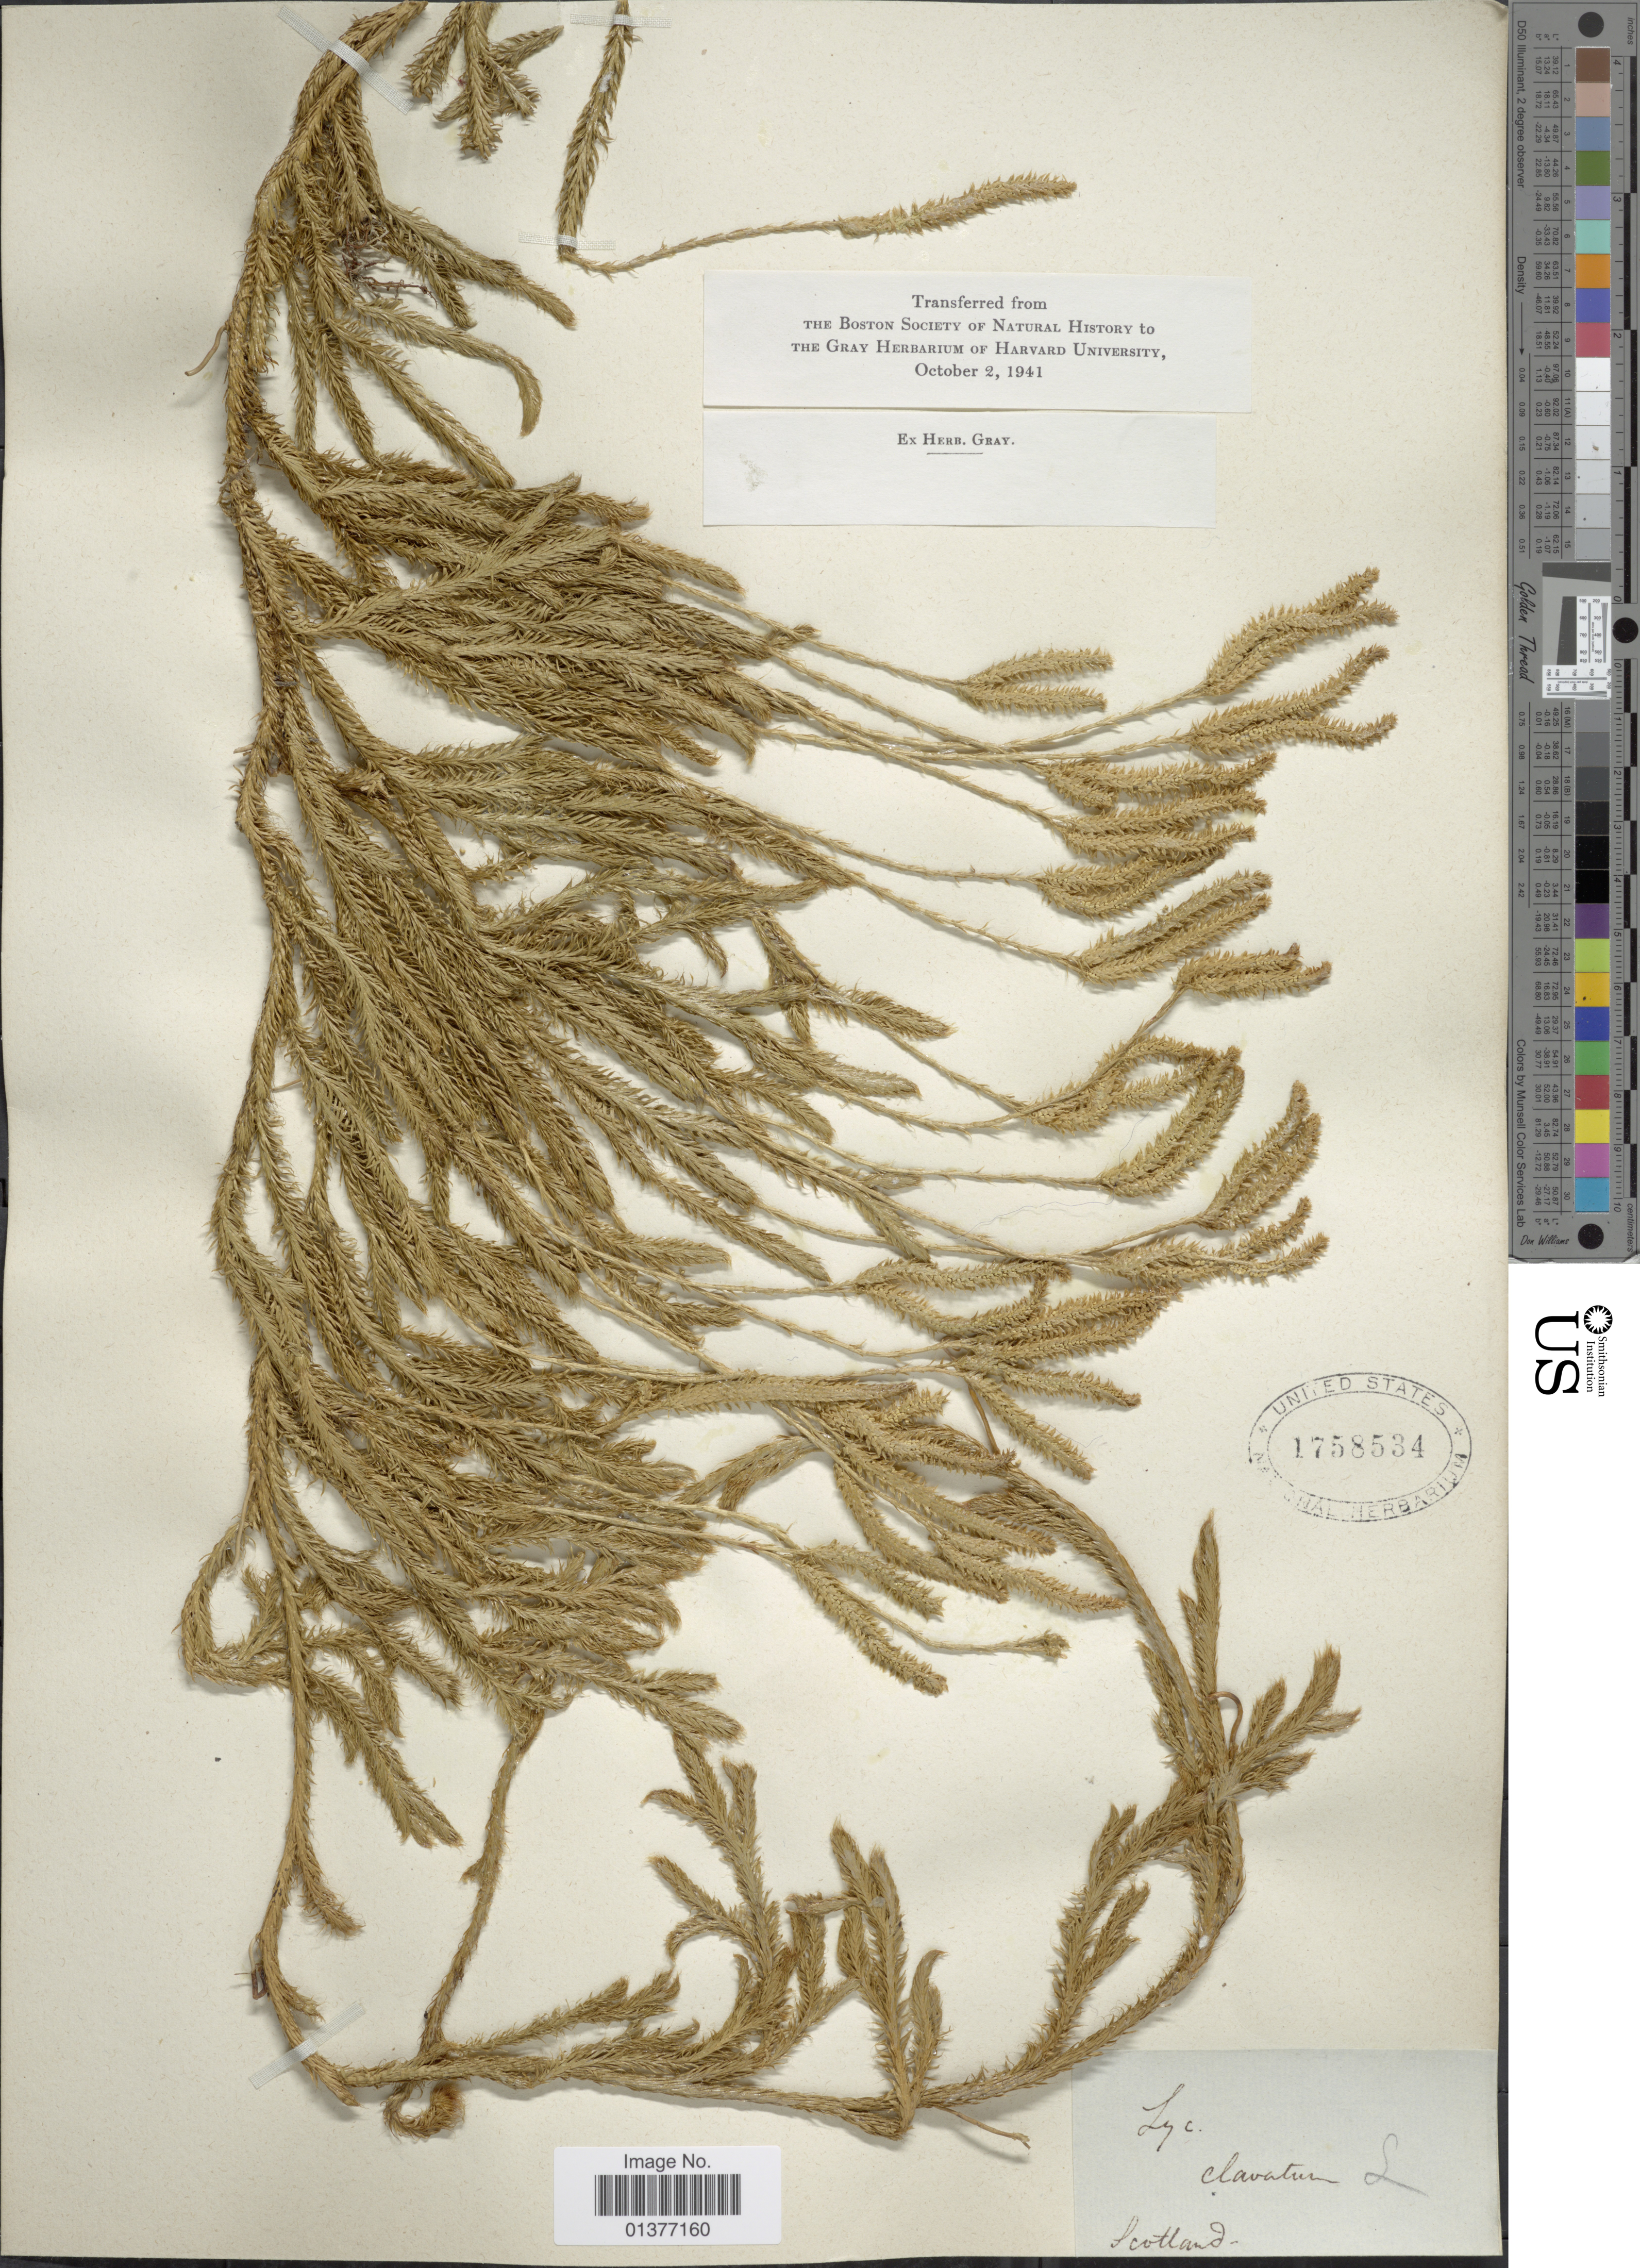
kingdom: Plantae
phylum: Tracheophyta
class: Lycopodiopsida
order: Lycopodiales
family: Lycopodiaceae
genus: Lycopodium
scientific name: Lycopodium clavatum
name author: L.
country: United Kingdom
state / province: Scotland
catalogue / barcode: US 1758534